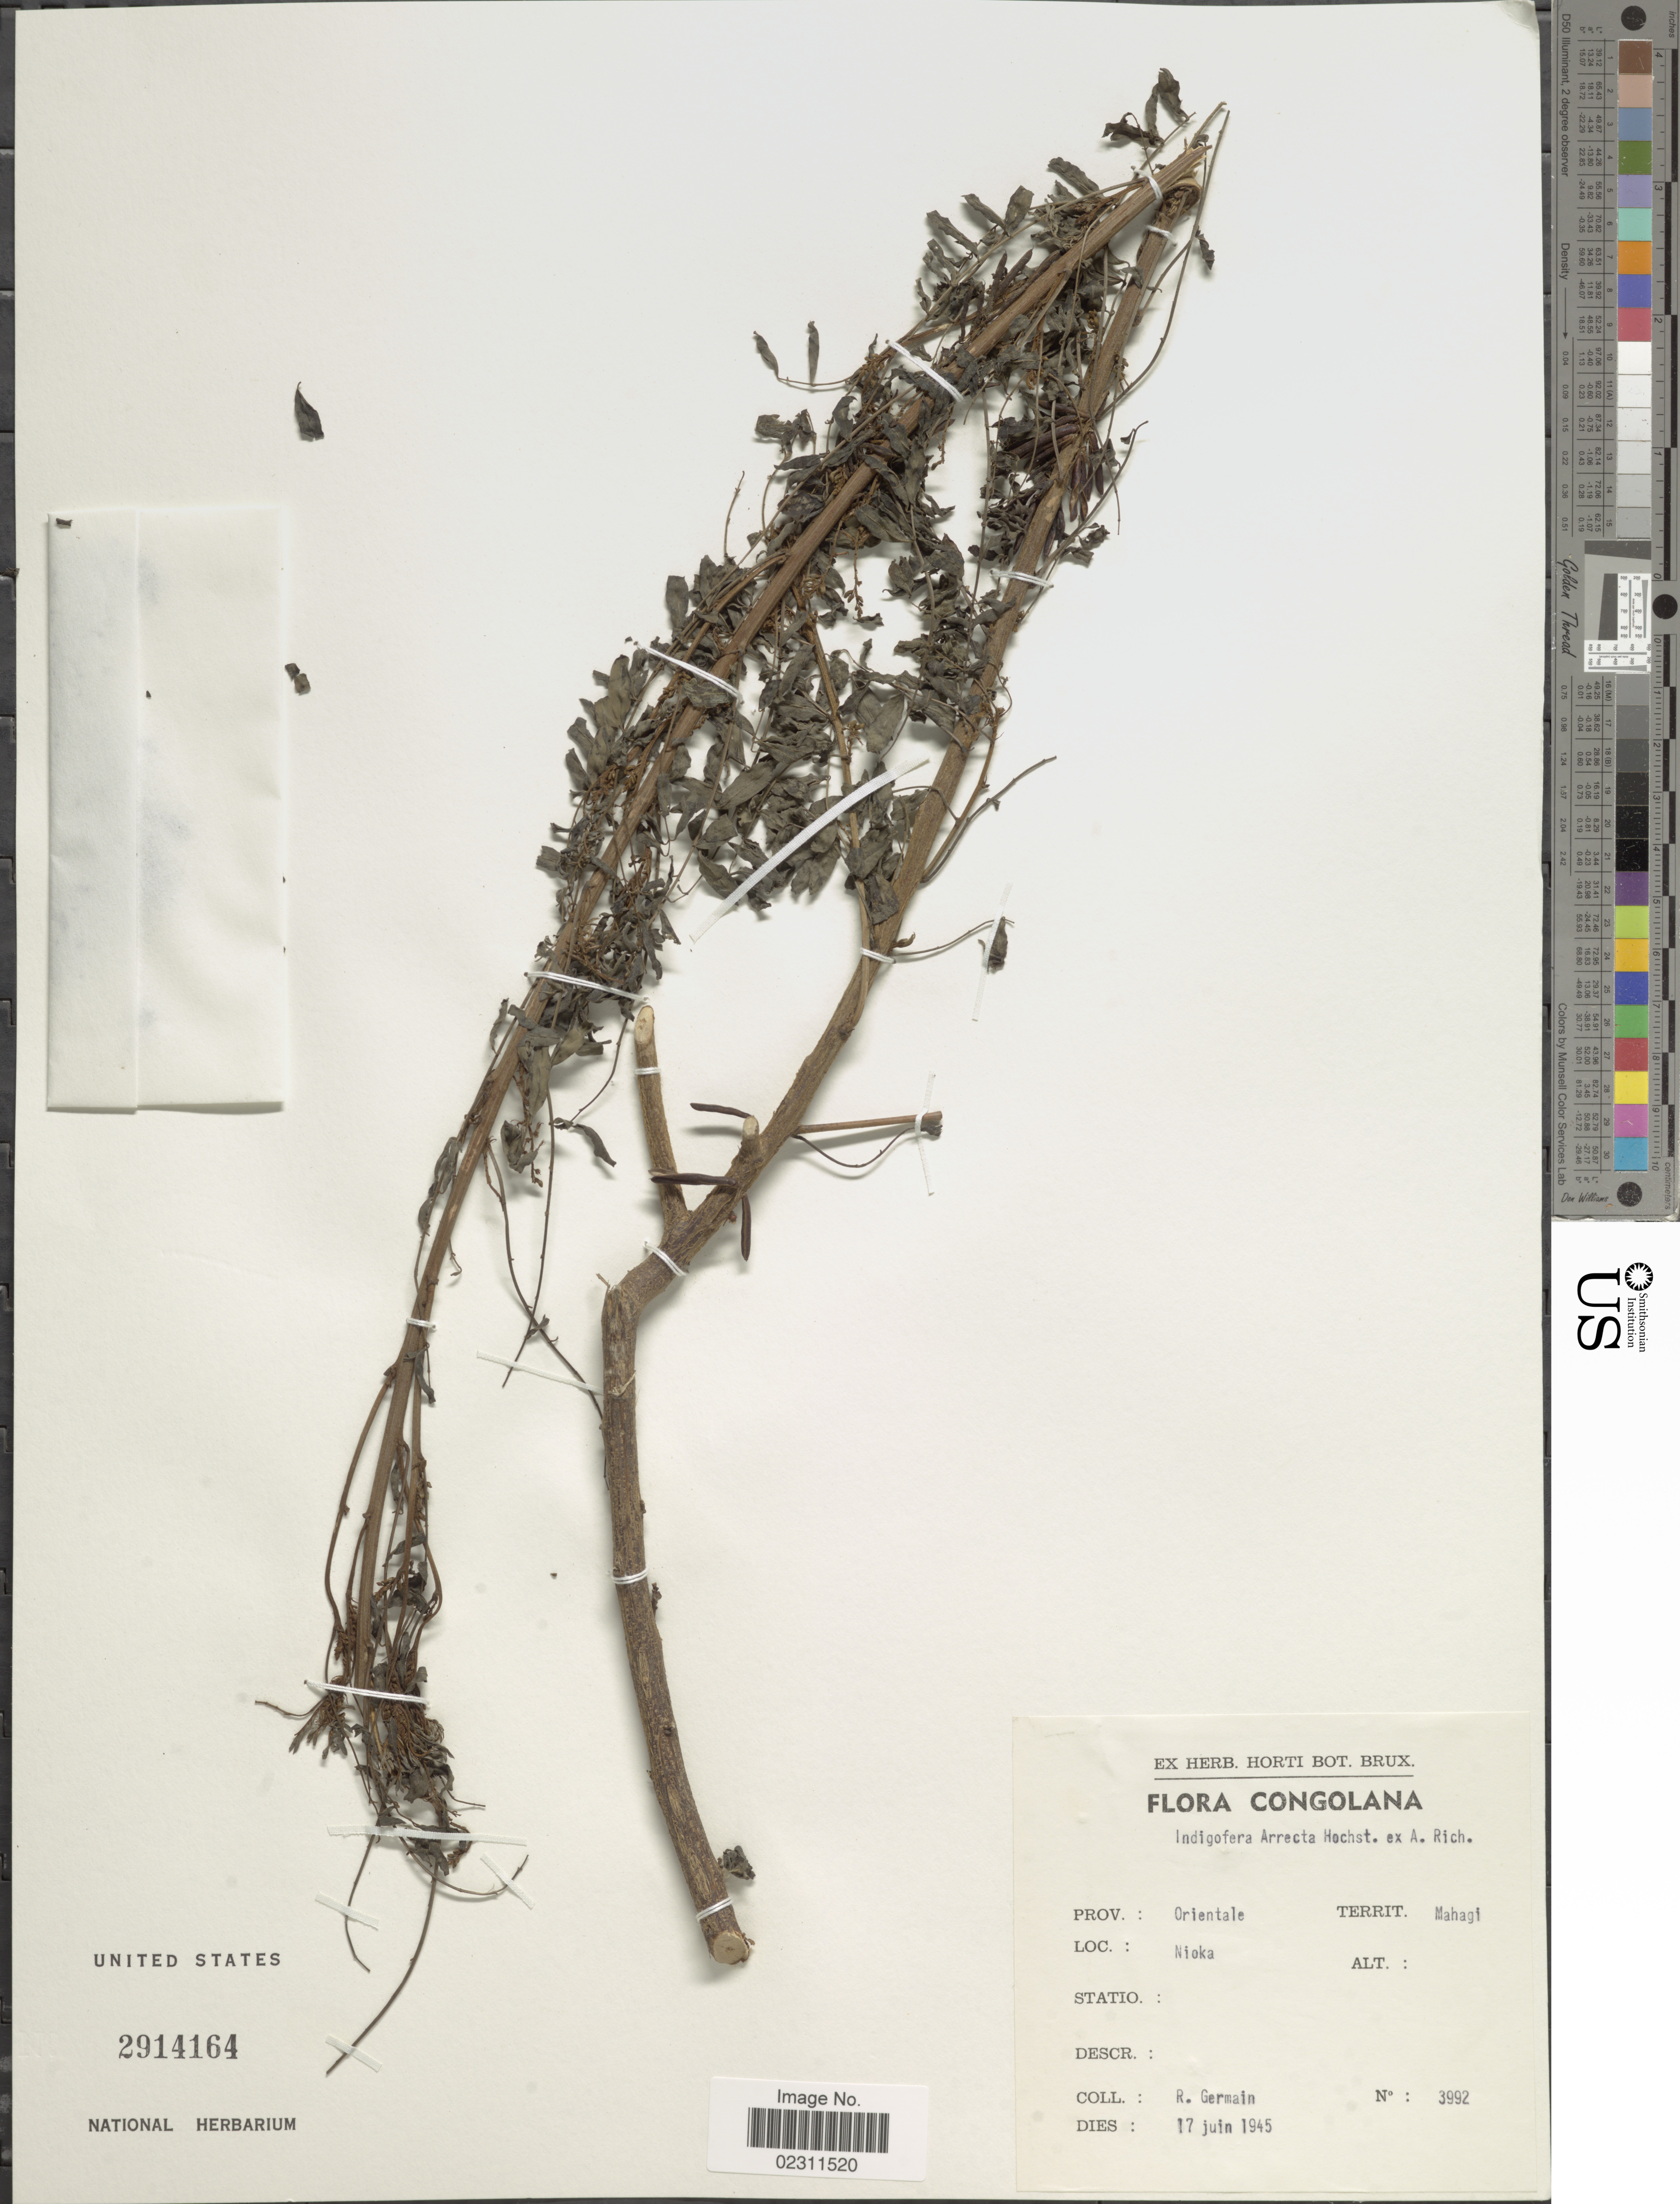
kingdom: Plantae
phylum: Tracheophyta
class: Magnoliopsida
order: Fabales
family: Fabaceae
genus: Indigofera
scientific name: Indigofera arrecta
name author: Hochst. ex A. Rich.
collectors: R. Germain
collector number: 3992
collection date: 1945-06-17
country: Congo, Democratic Republic of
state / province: Ituri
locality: Territ. Mahagi. Nioka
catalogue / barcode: US 2914164